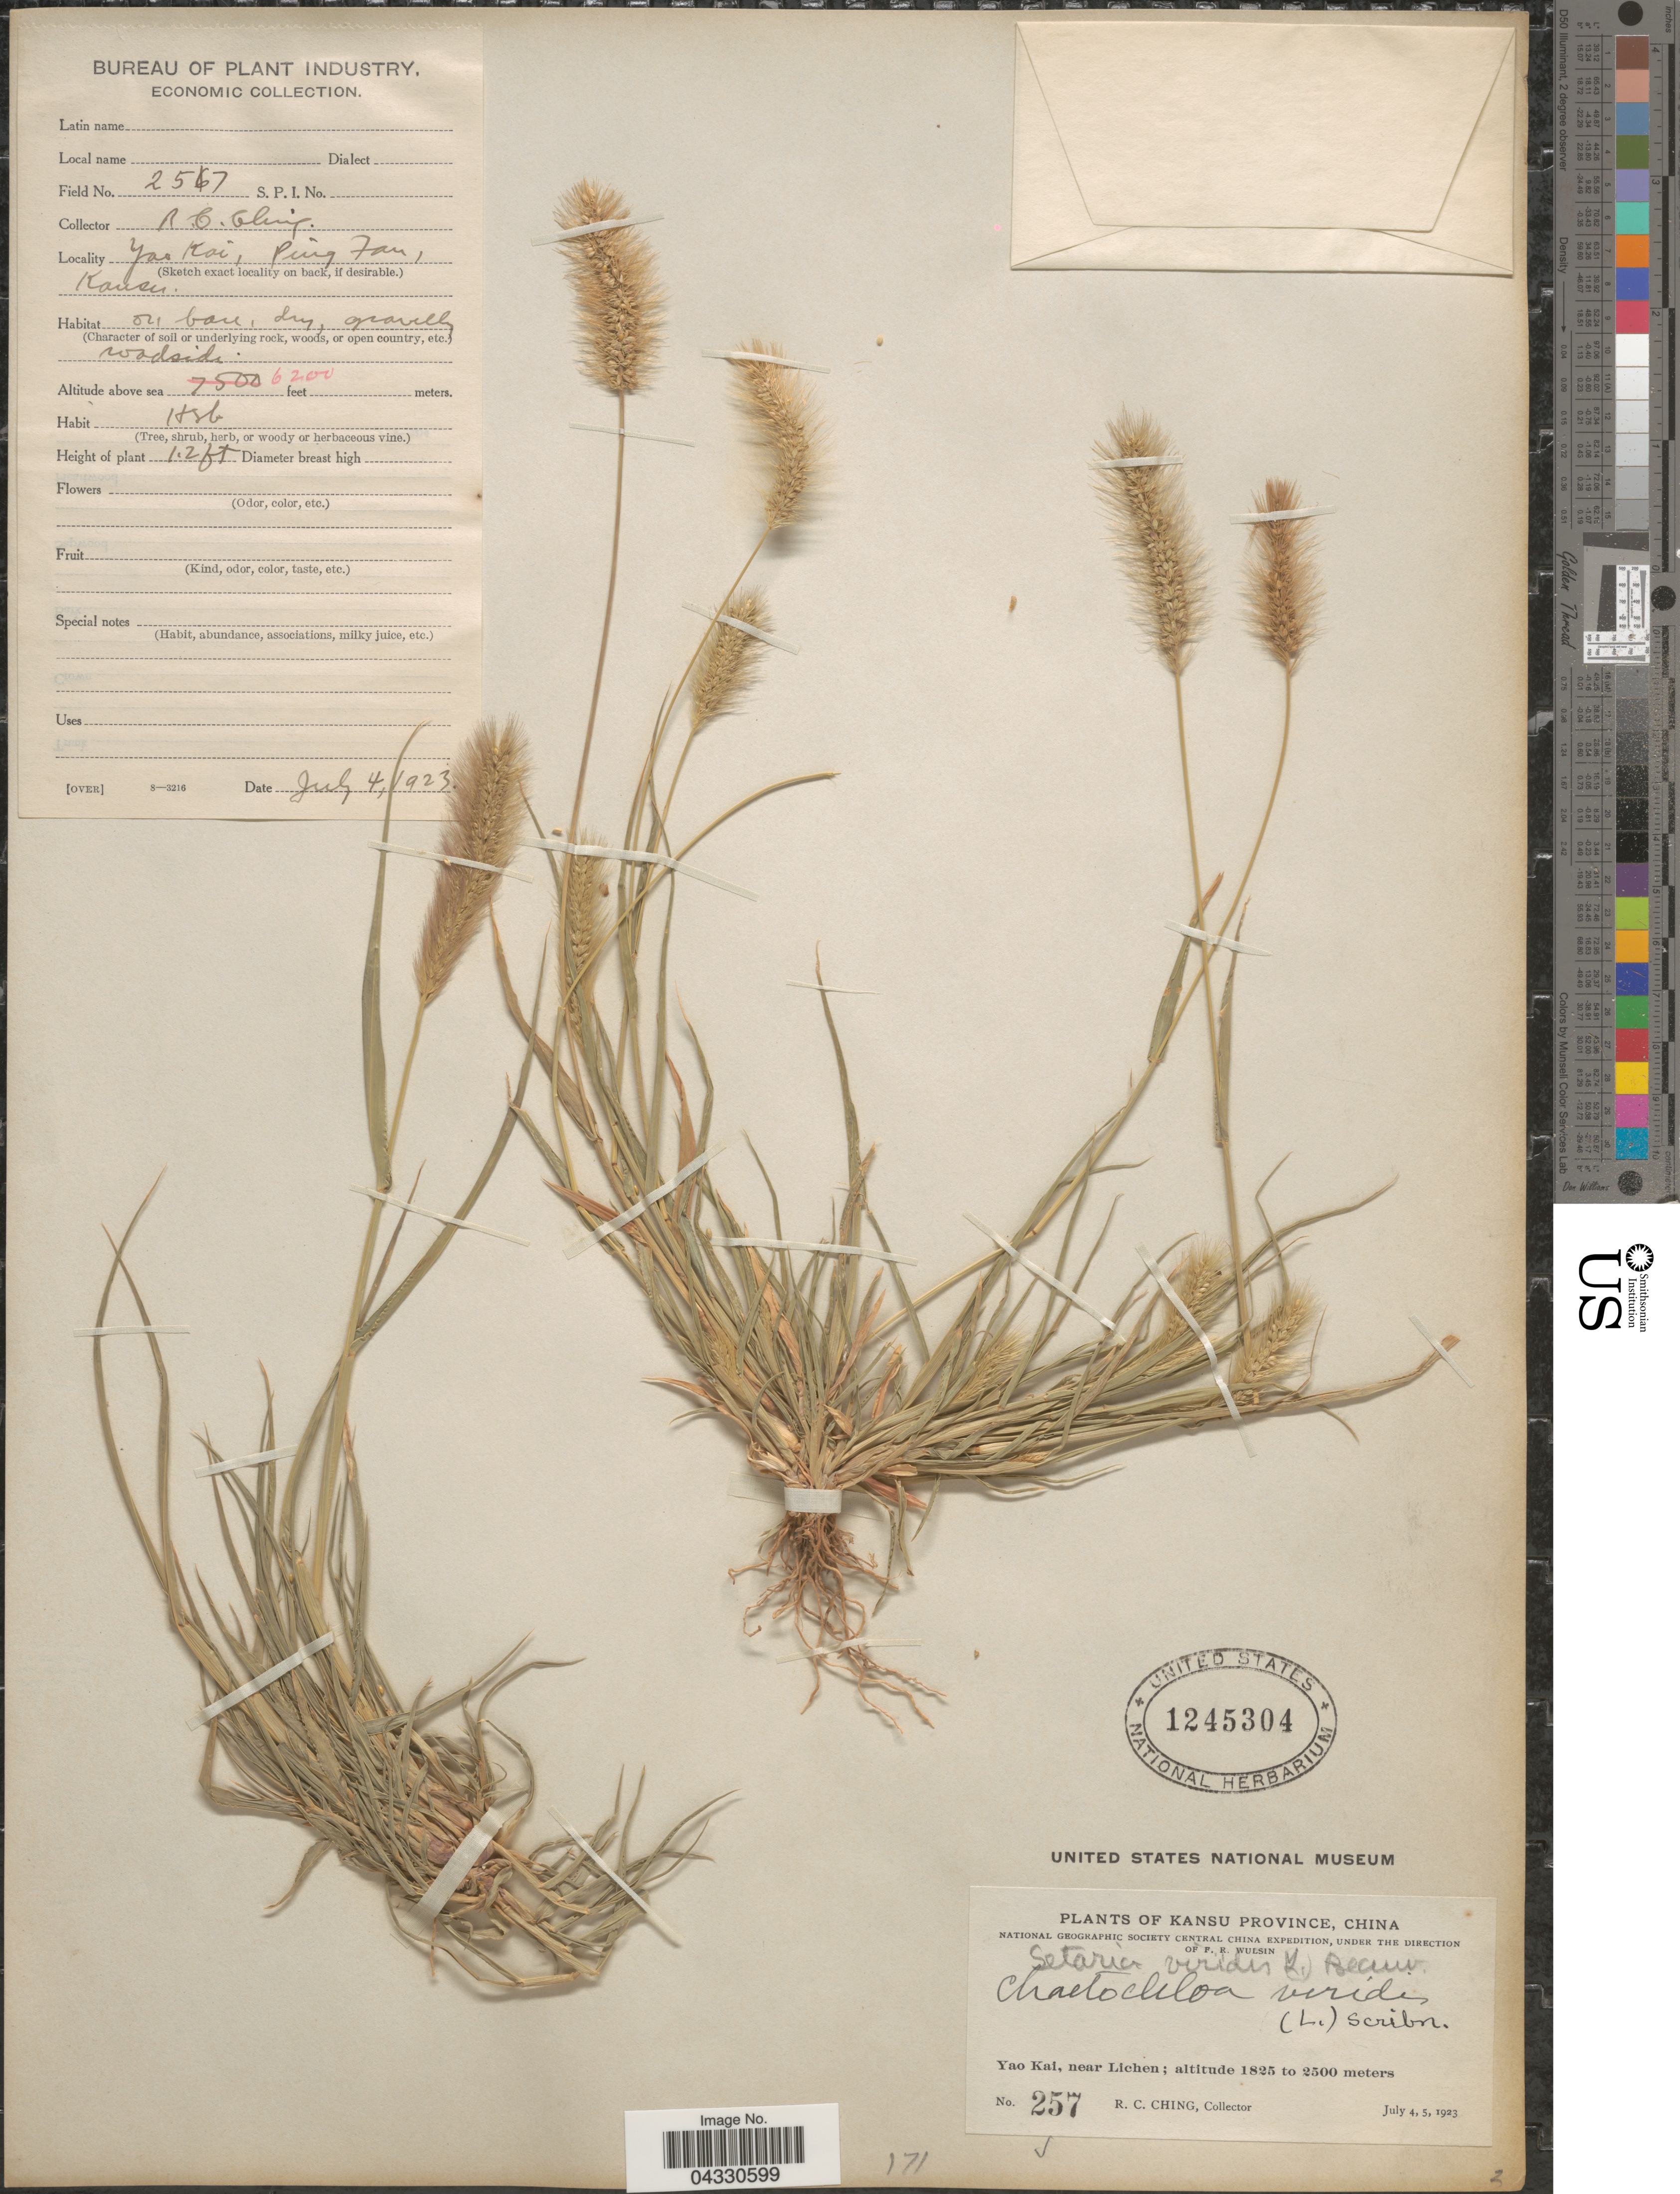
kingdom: Plantae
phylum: Tracheophyta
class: Liliopsida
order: Poales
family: Poaceae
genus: Setaria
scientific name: Setaria viridis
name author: (L.) P. Beauv.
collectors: R. C. Ching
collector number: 257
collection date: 1923-07-04/1923-07-05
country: China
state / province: Gansu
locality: Kansu Province. National Geographic Society Central China Expedition. Yao Kai, near Lichen.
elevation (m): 1825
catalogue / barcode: US 1245304